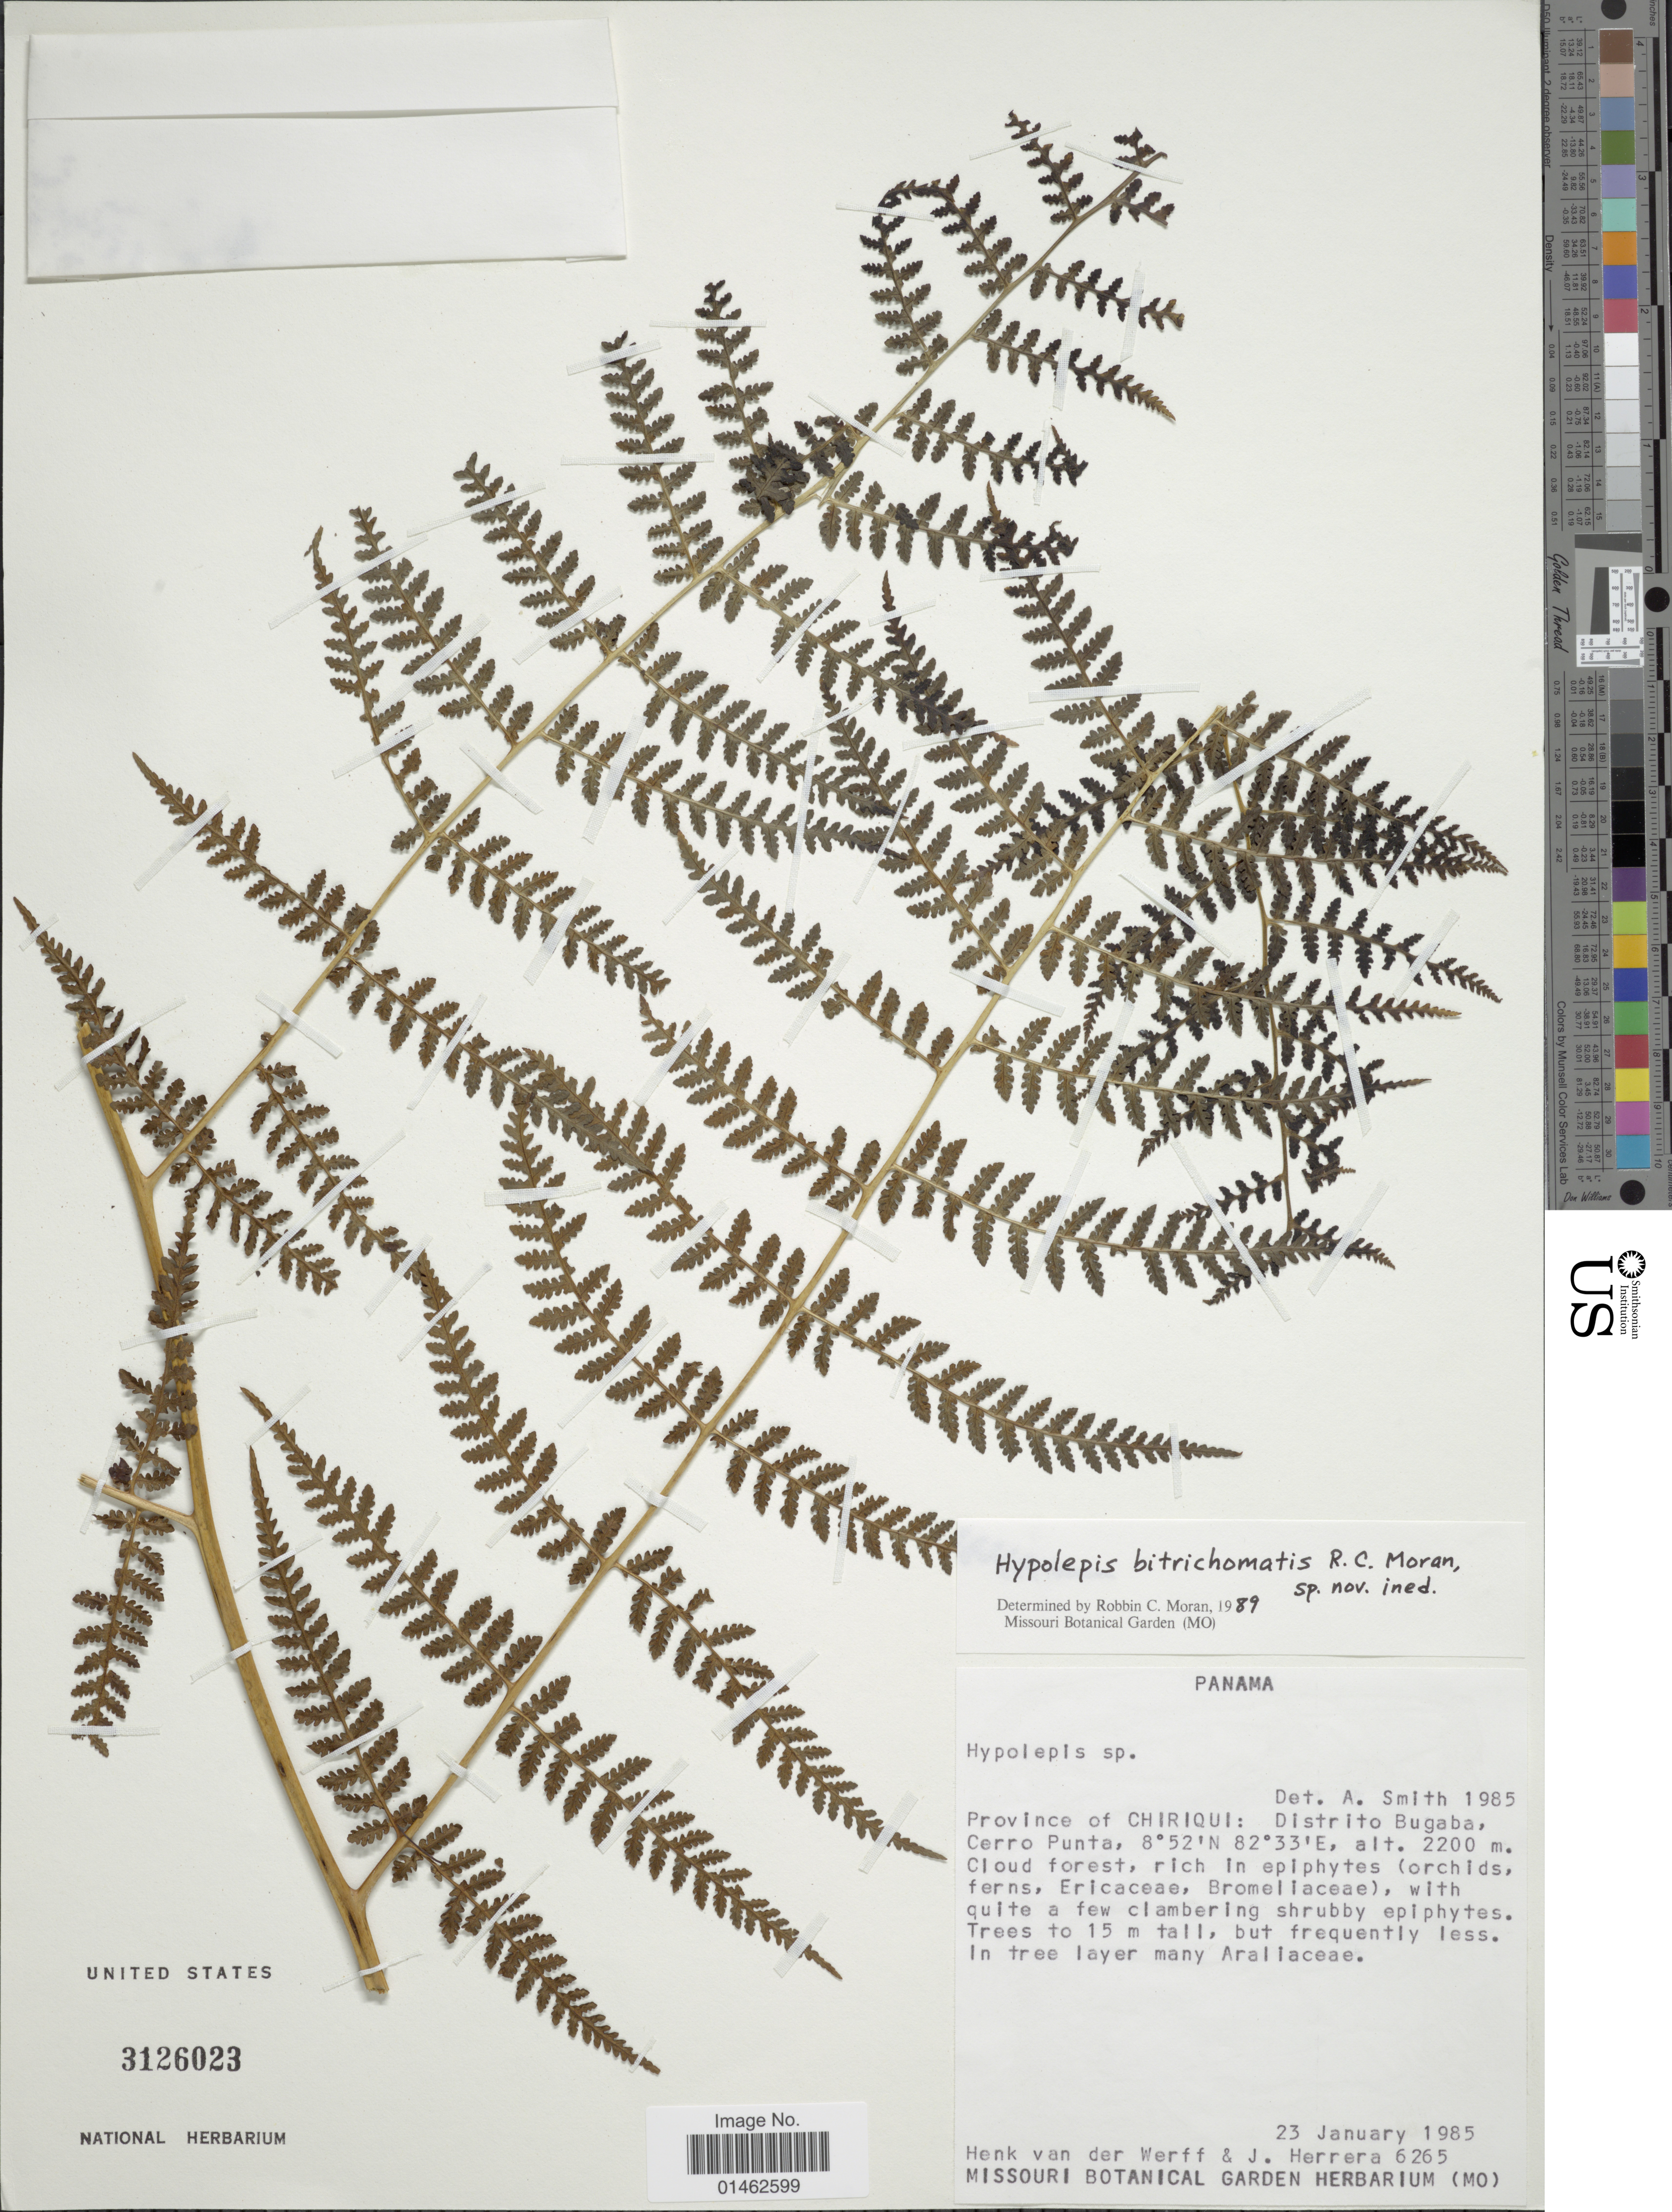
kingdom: Plantae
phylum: Tracheophyta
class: Polypodiopsida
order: Polypodiales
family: Dennstaedtiaceae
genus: Hypolepis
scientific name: Hypolepis ditrichomatis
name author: R.C. Moran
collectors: H. van der Werff & J. Herrera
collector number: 6265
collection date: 1985-01-23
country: Panama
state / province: Chiriqui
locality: Distrito Bugaba, Cerro Punta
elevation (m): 2200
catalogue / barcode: US 3126023